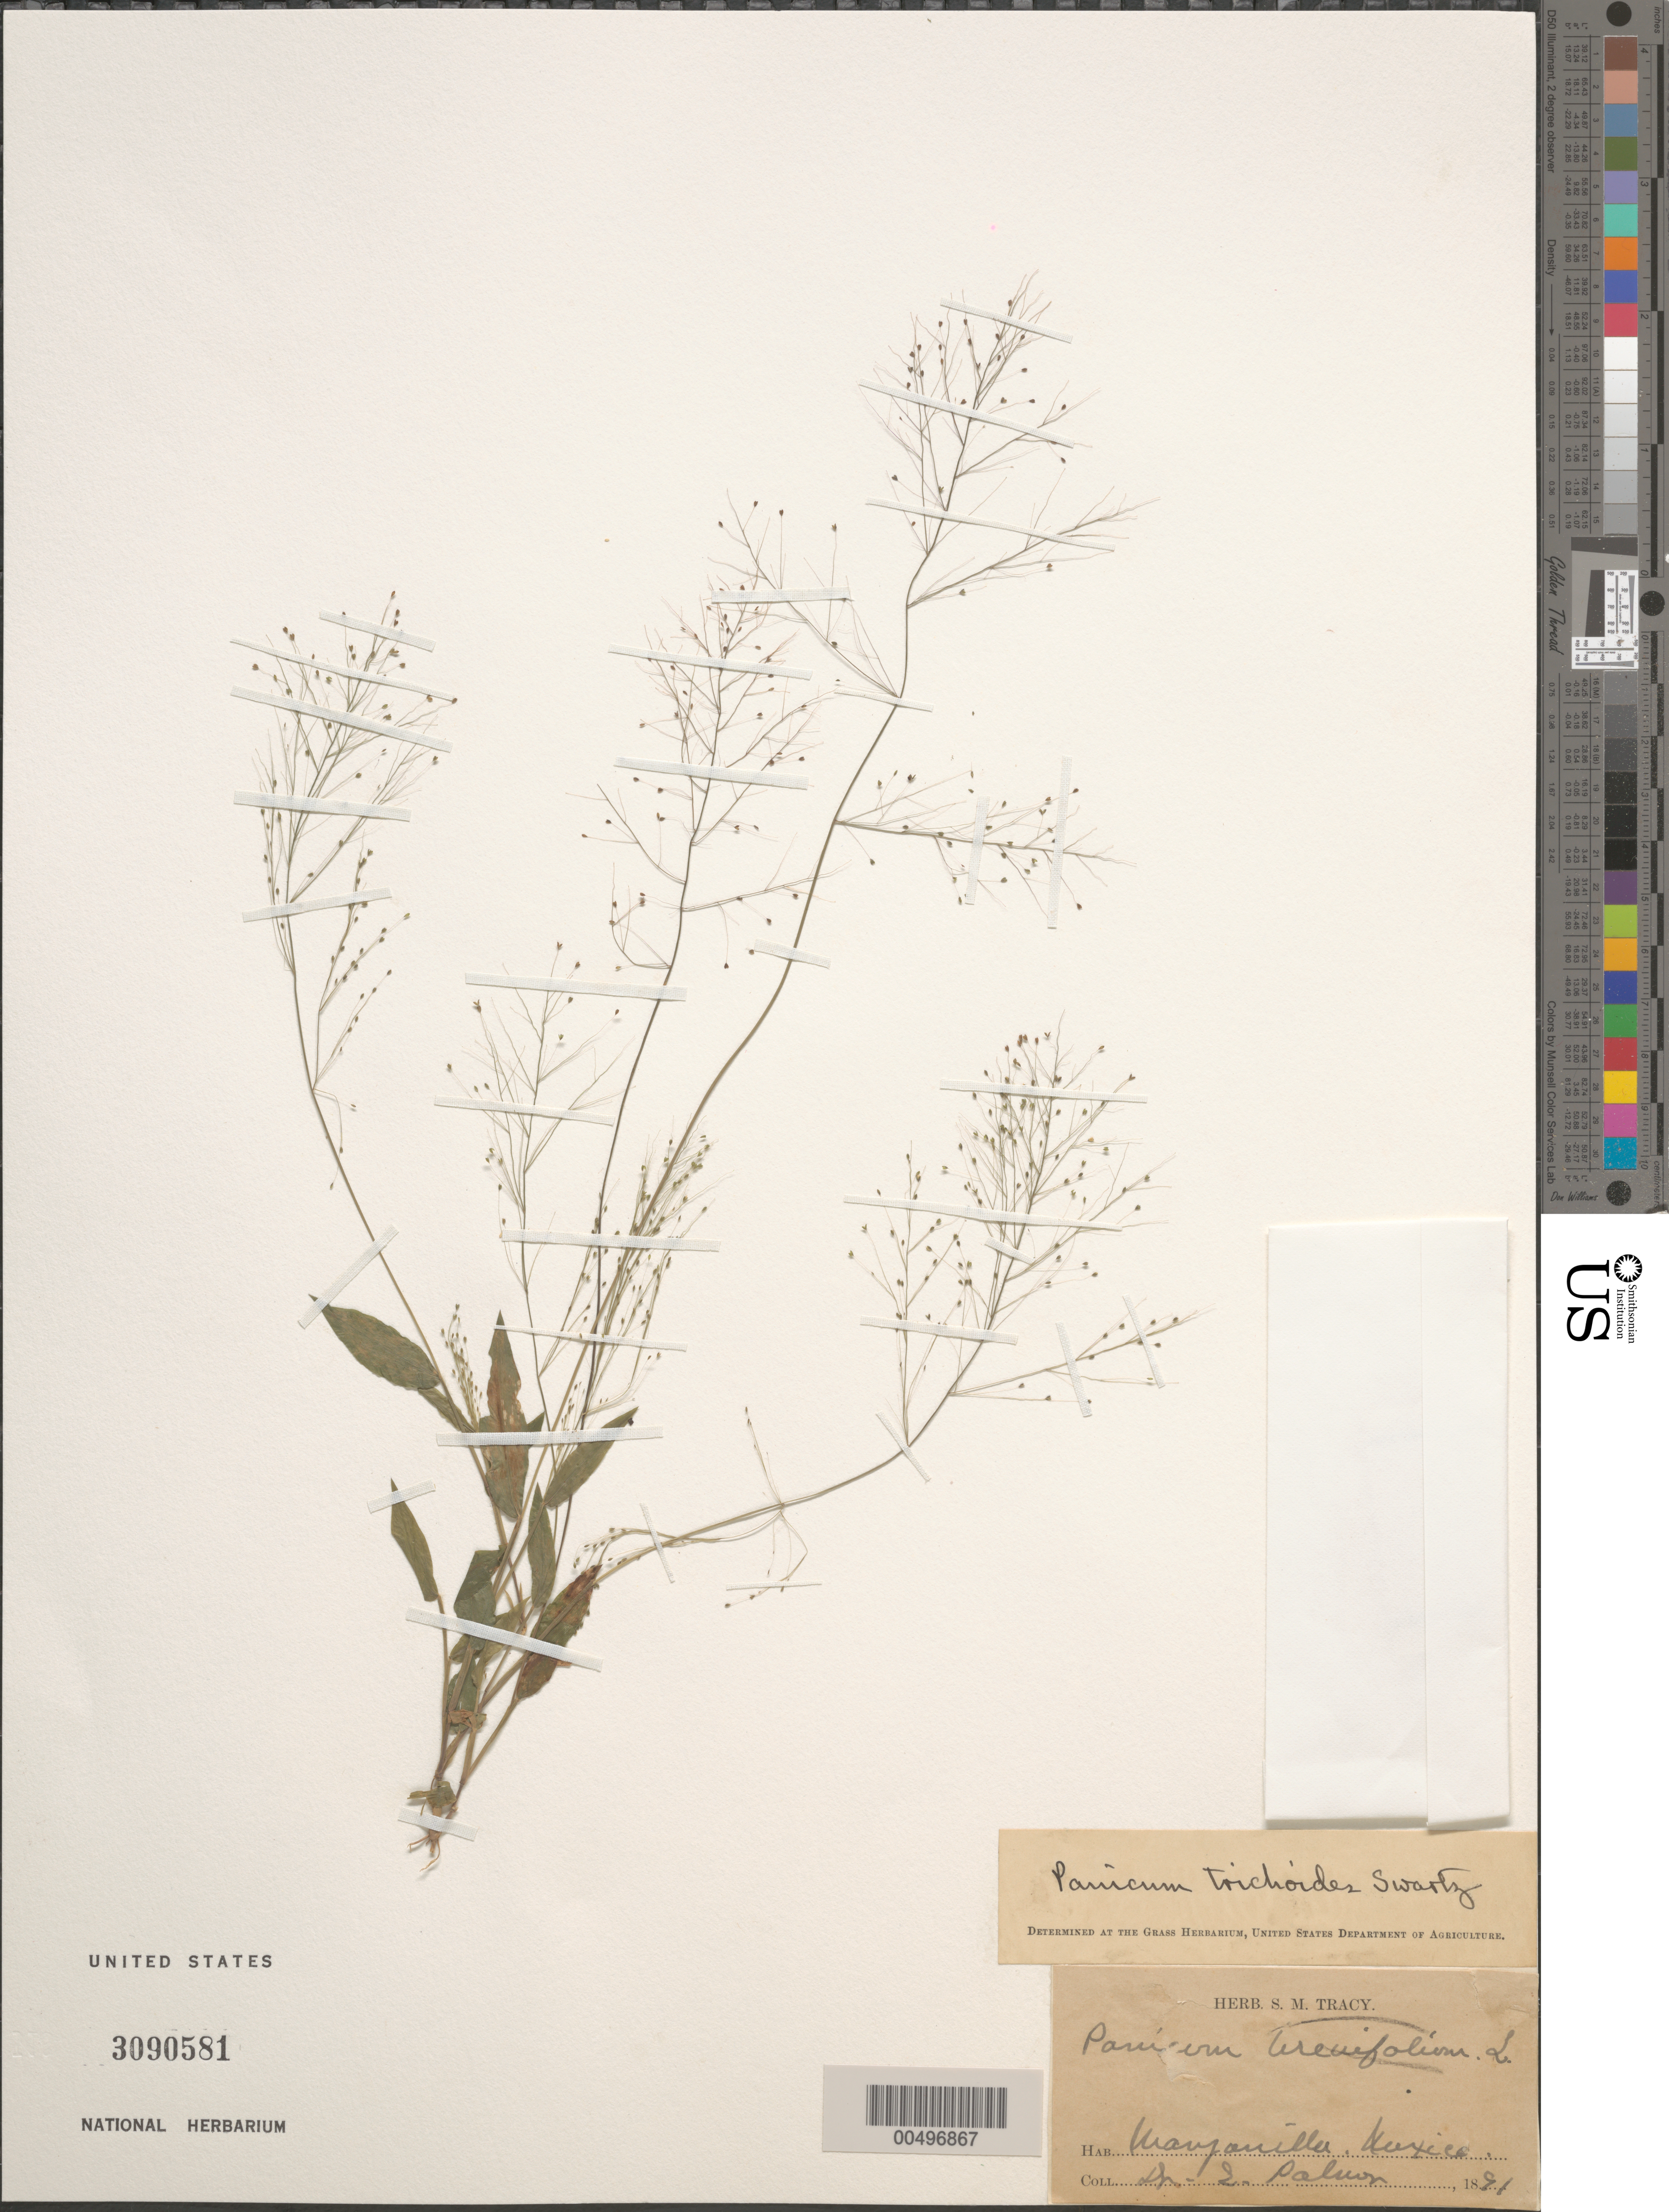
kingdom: Plantae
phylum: Tracheophyta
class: Liliopsida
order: Poales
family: Poaceae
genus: Panicum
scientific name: Panicum trichoides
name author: Sw.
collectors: E. Palmer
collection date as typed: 1891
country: Mexico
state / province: Colima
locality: Manzanillo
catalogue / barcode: US 3090581